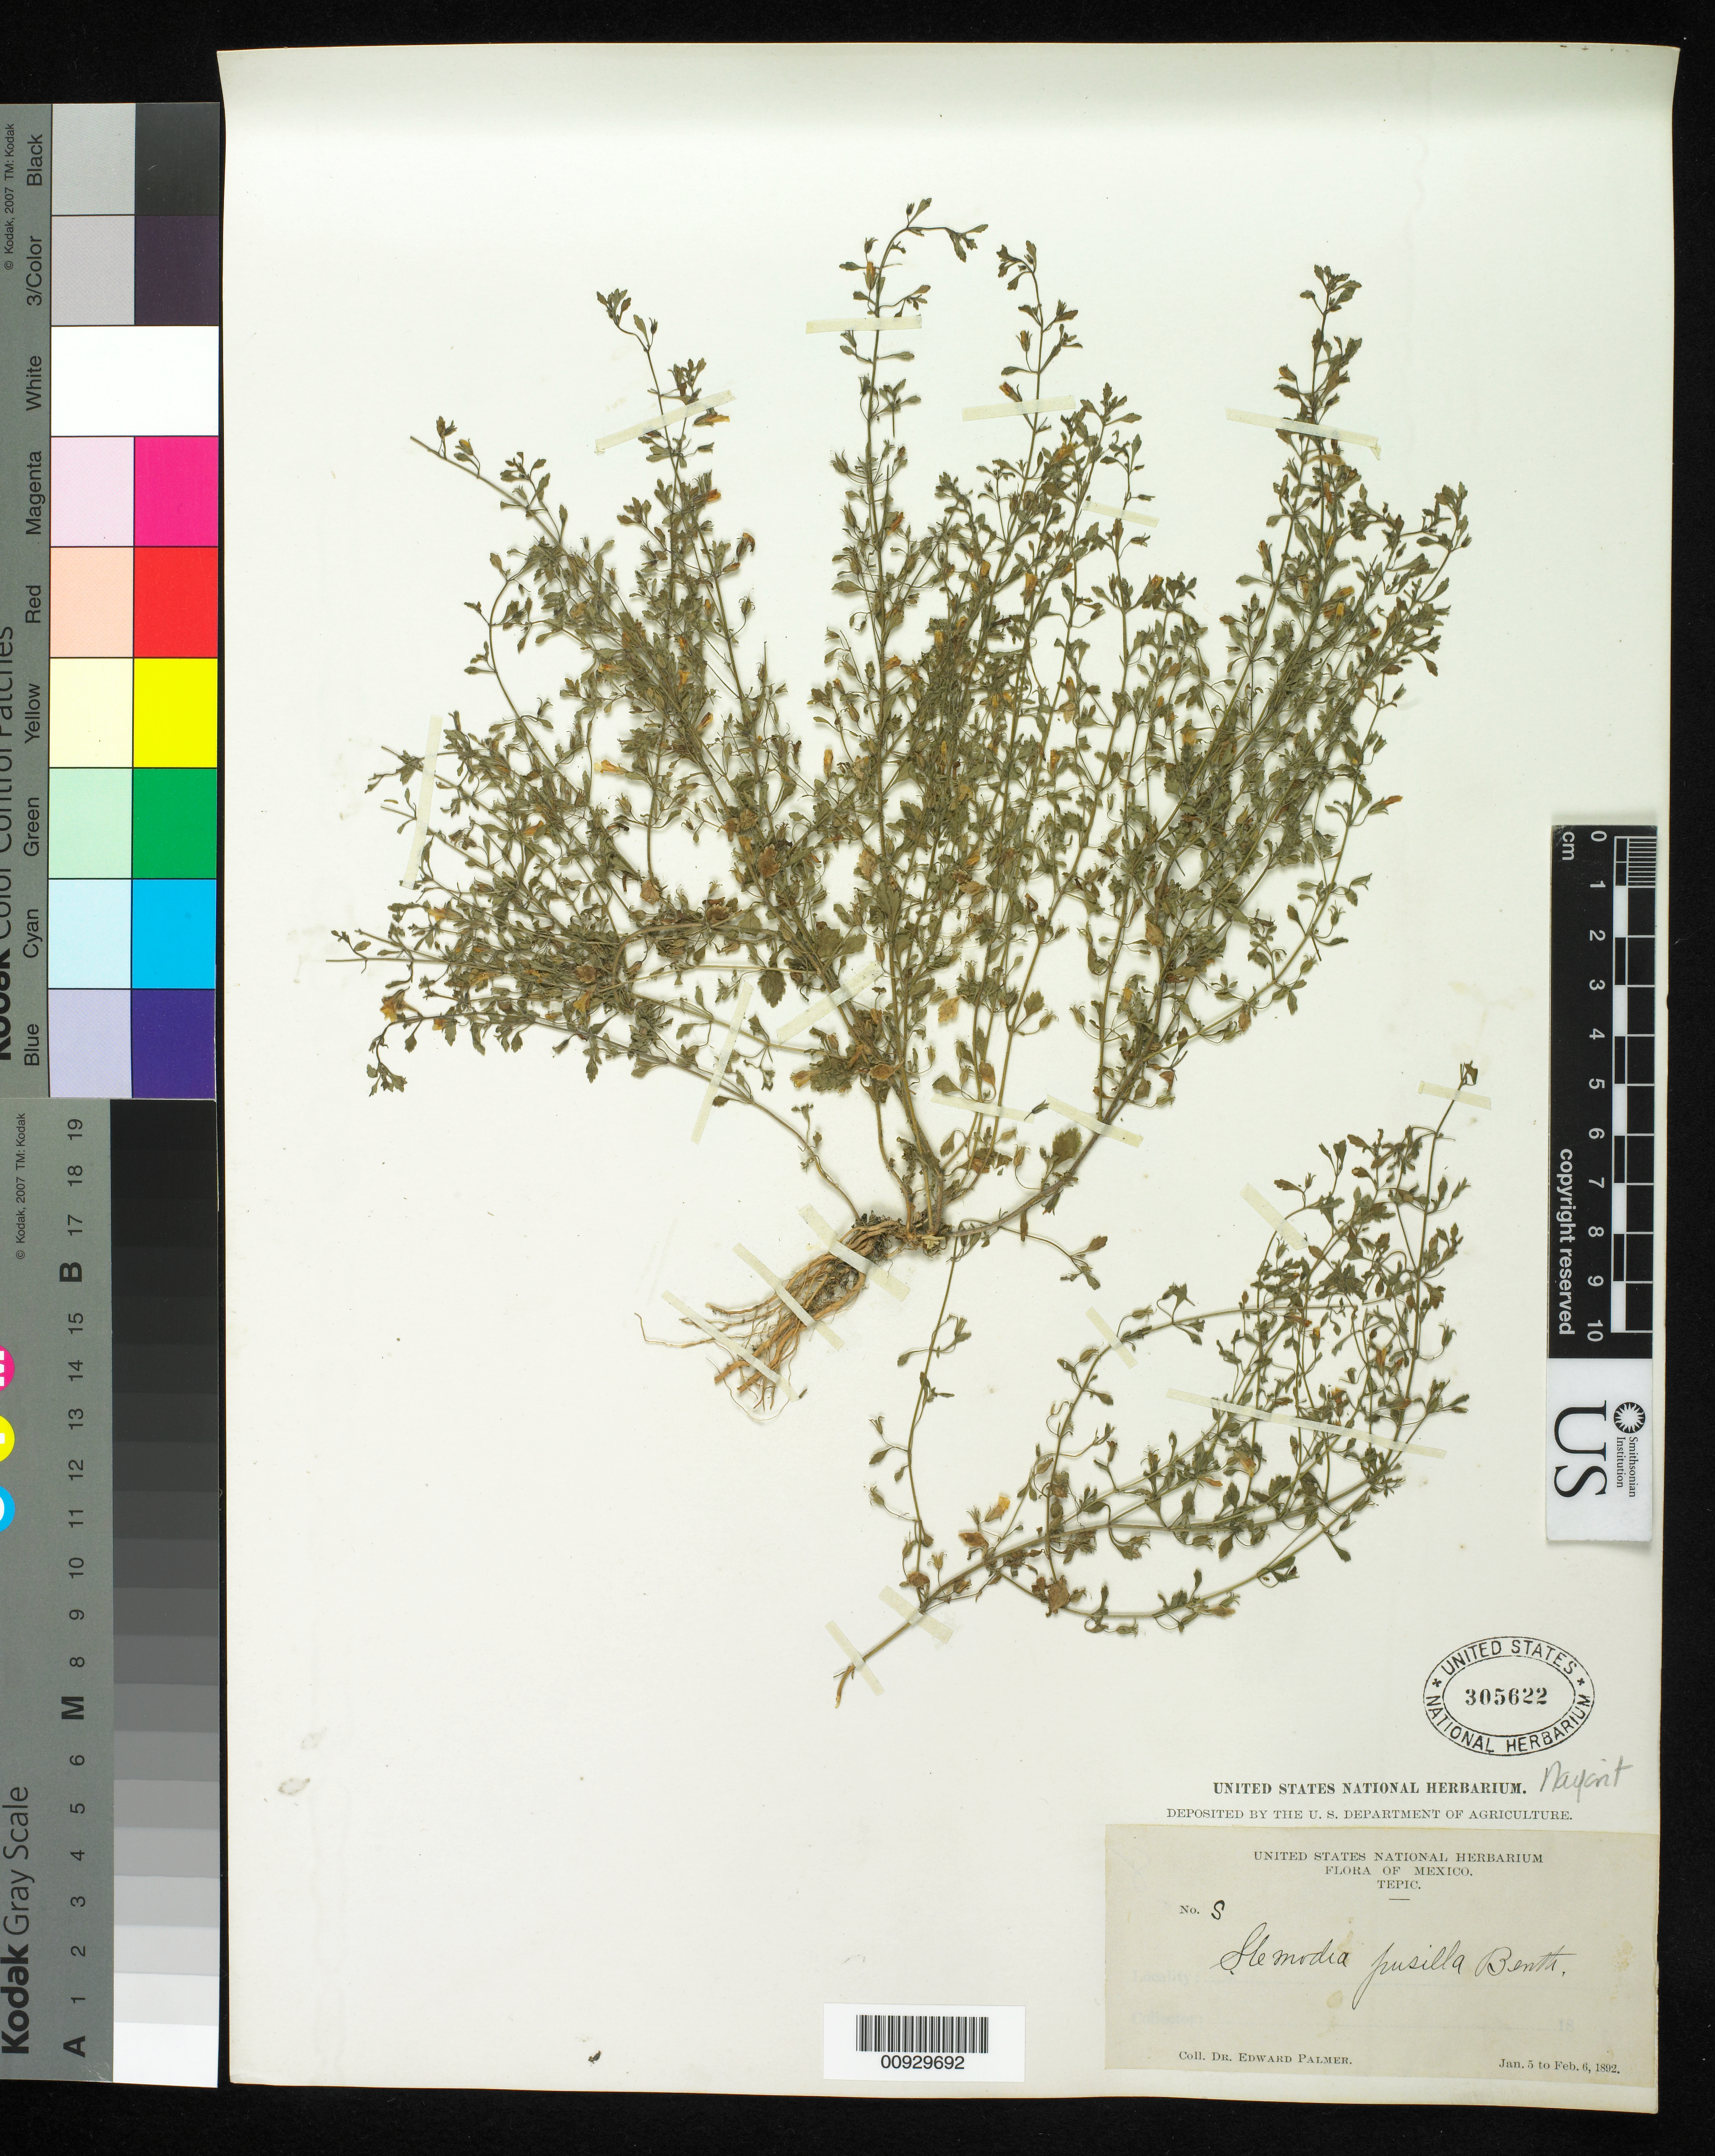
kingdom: Plantae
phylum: Tracheophyta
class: Magnoliopsida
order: Lamiales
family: Plantaginaceae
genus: Stemodia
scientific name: Stemodia pusilla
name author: Benth.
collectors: E. Palmer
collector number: S or 8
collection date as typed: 05 Jan 1892 to 06 Feb 1892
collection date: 1892-01-05/1892-02-06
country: Mexico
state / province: Nayarit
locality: Tepic.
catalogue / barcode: US 305622